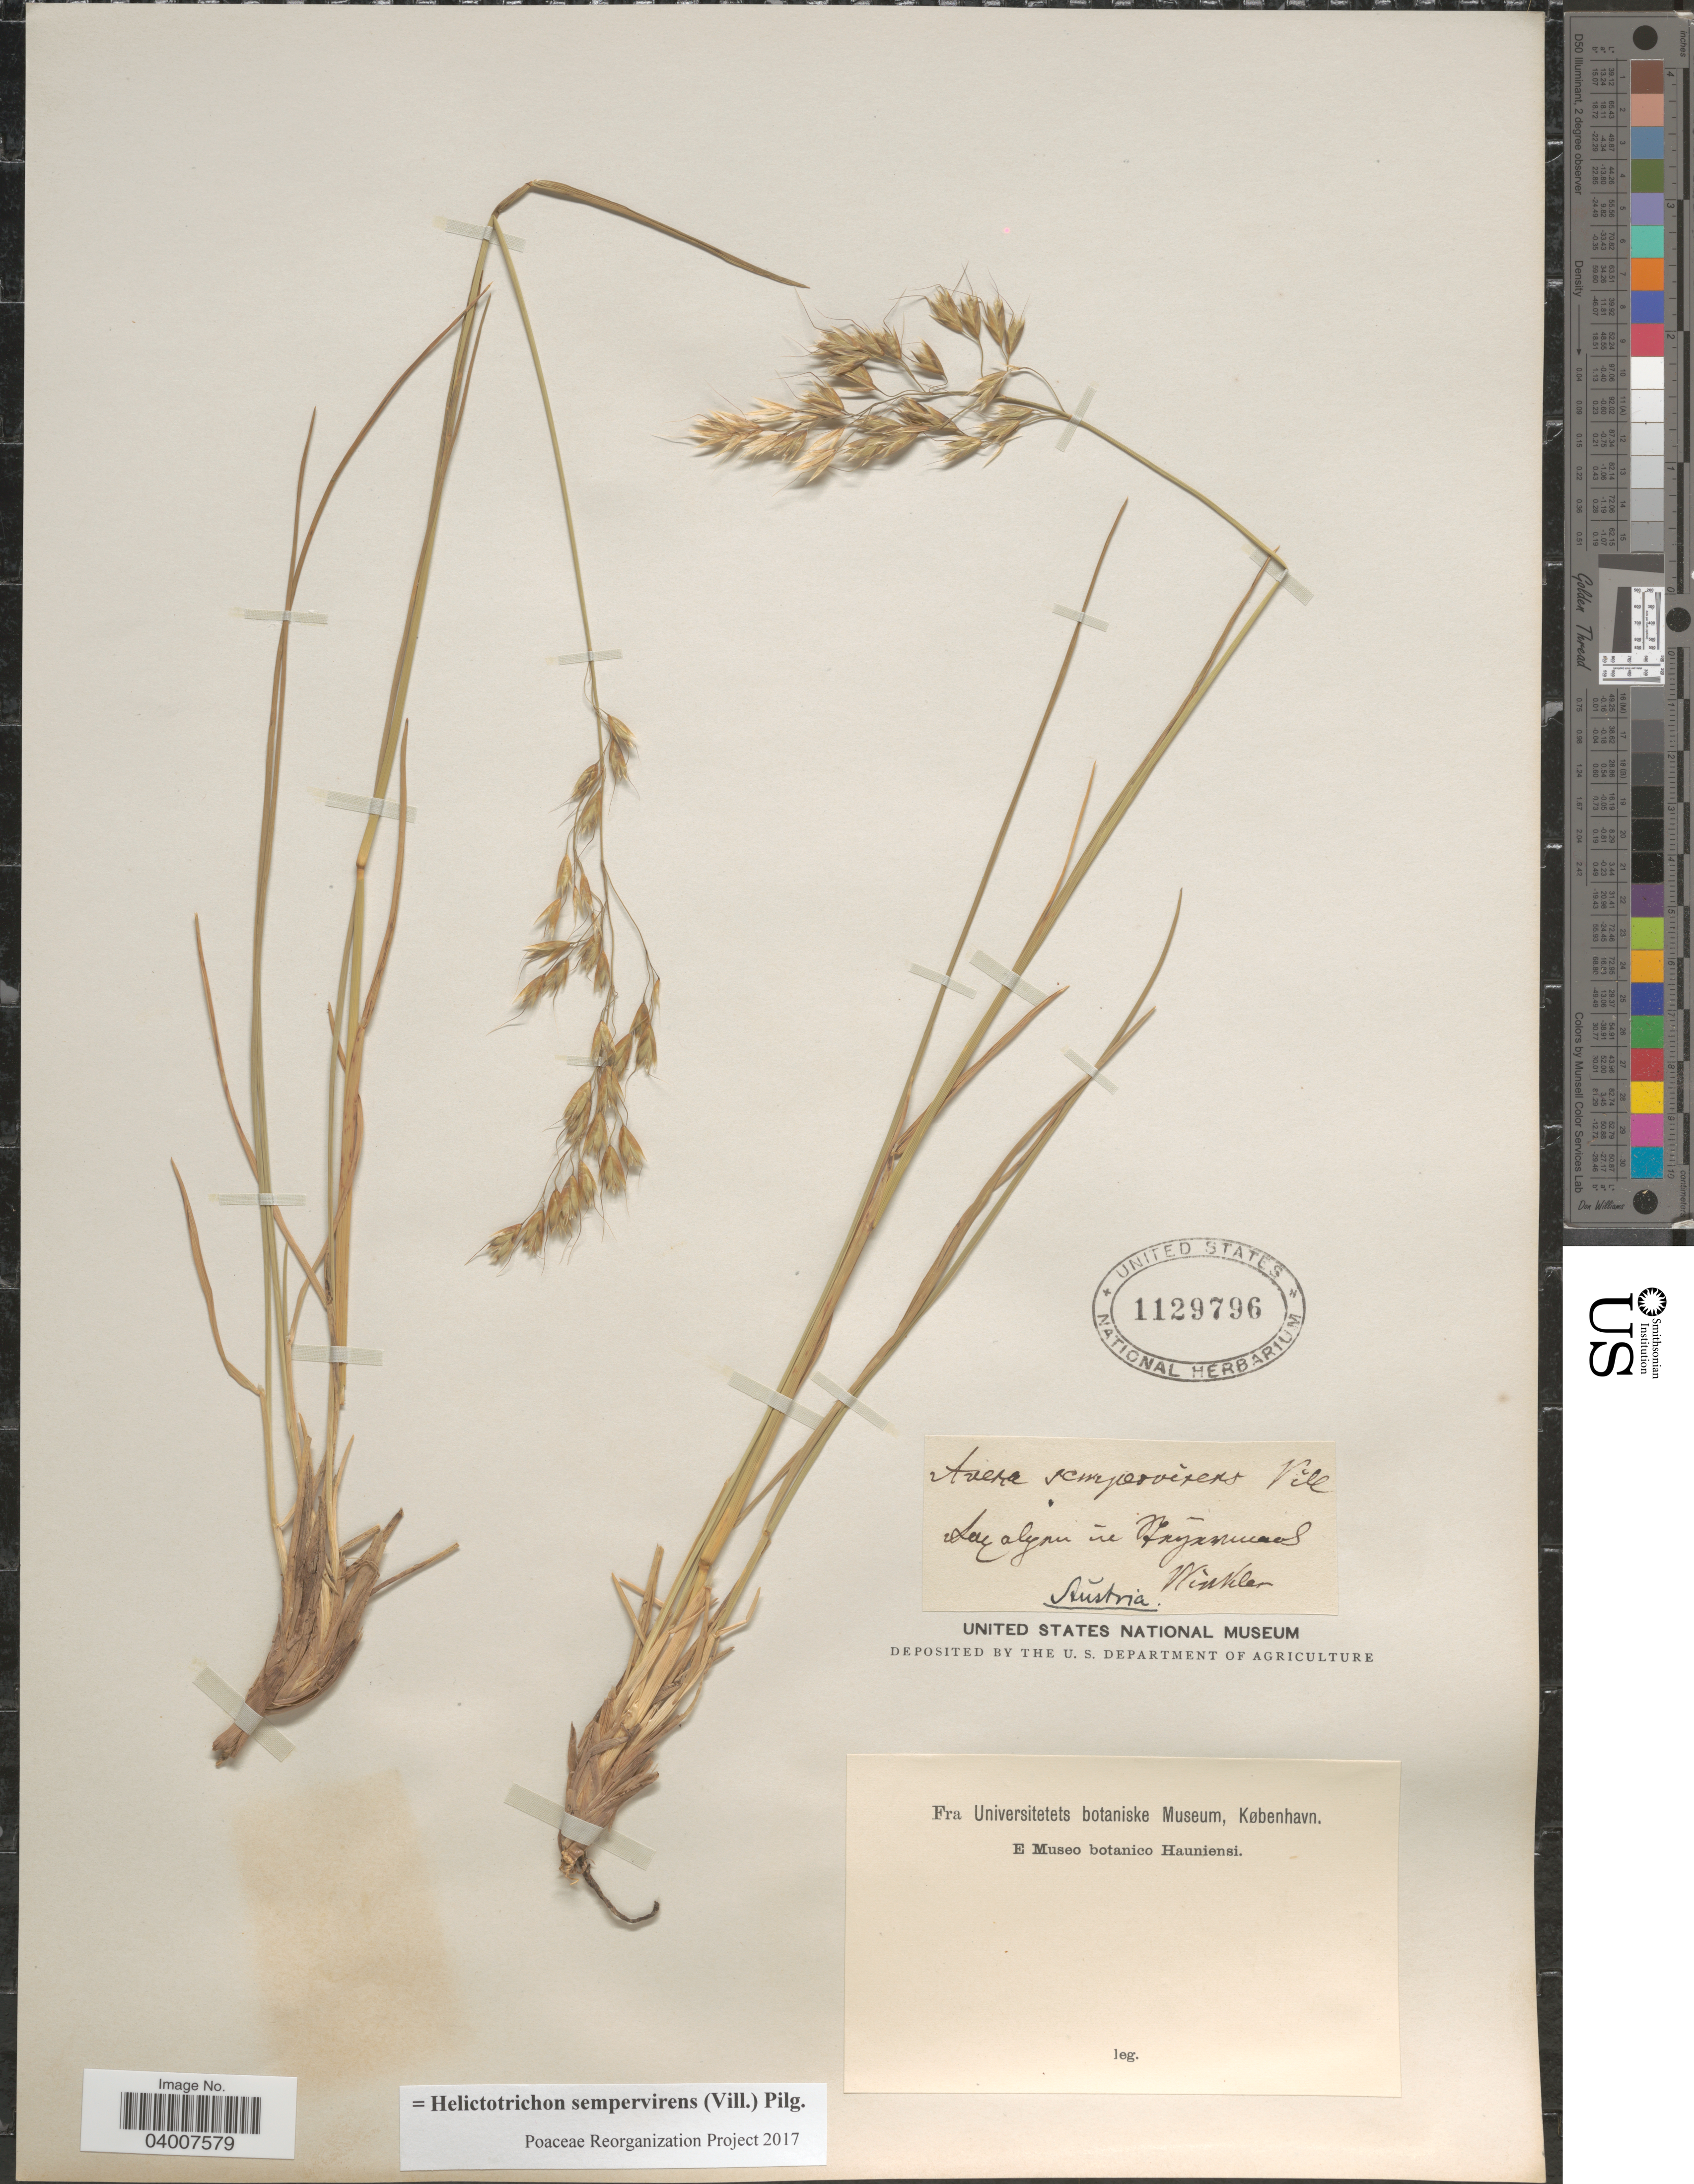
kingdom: Plantae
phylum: Tracheophyta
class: Liliopsida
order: Poales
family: Poaceae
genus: Helictotrichon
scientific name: Helictotrichon sempervirens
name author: (Vill.) Pilg.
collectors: -. Winkler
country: Austria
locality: [illegible text].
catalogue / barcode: US 1129796